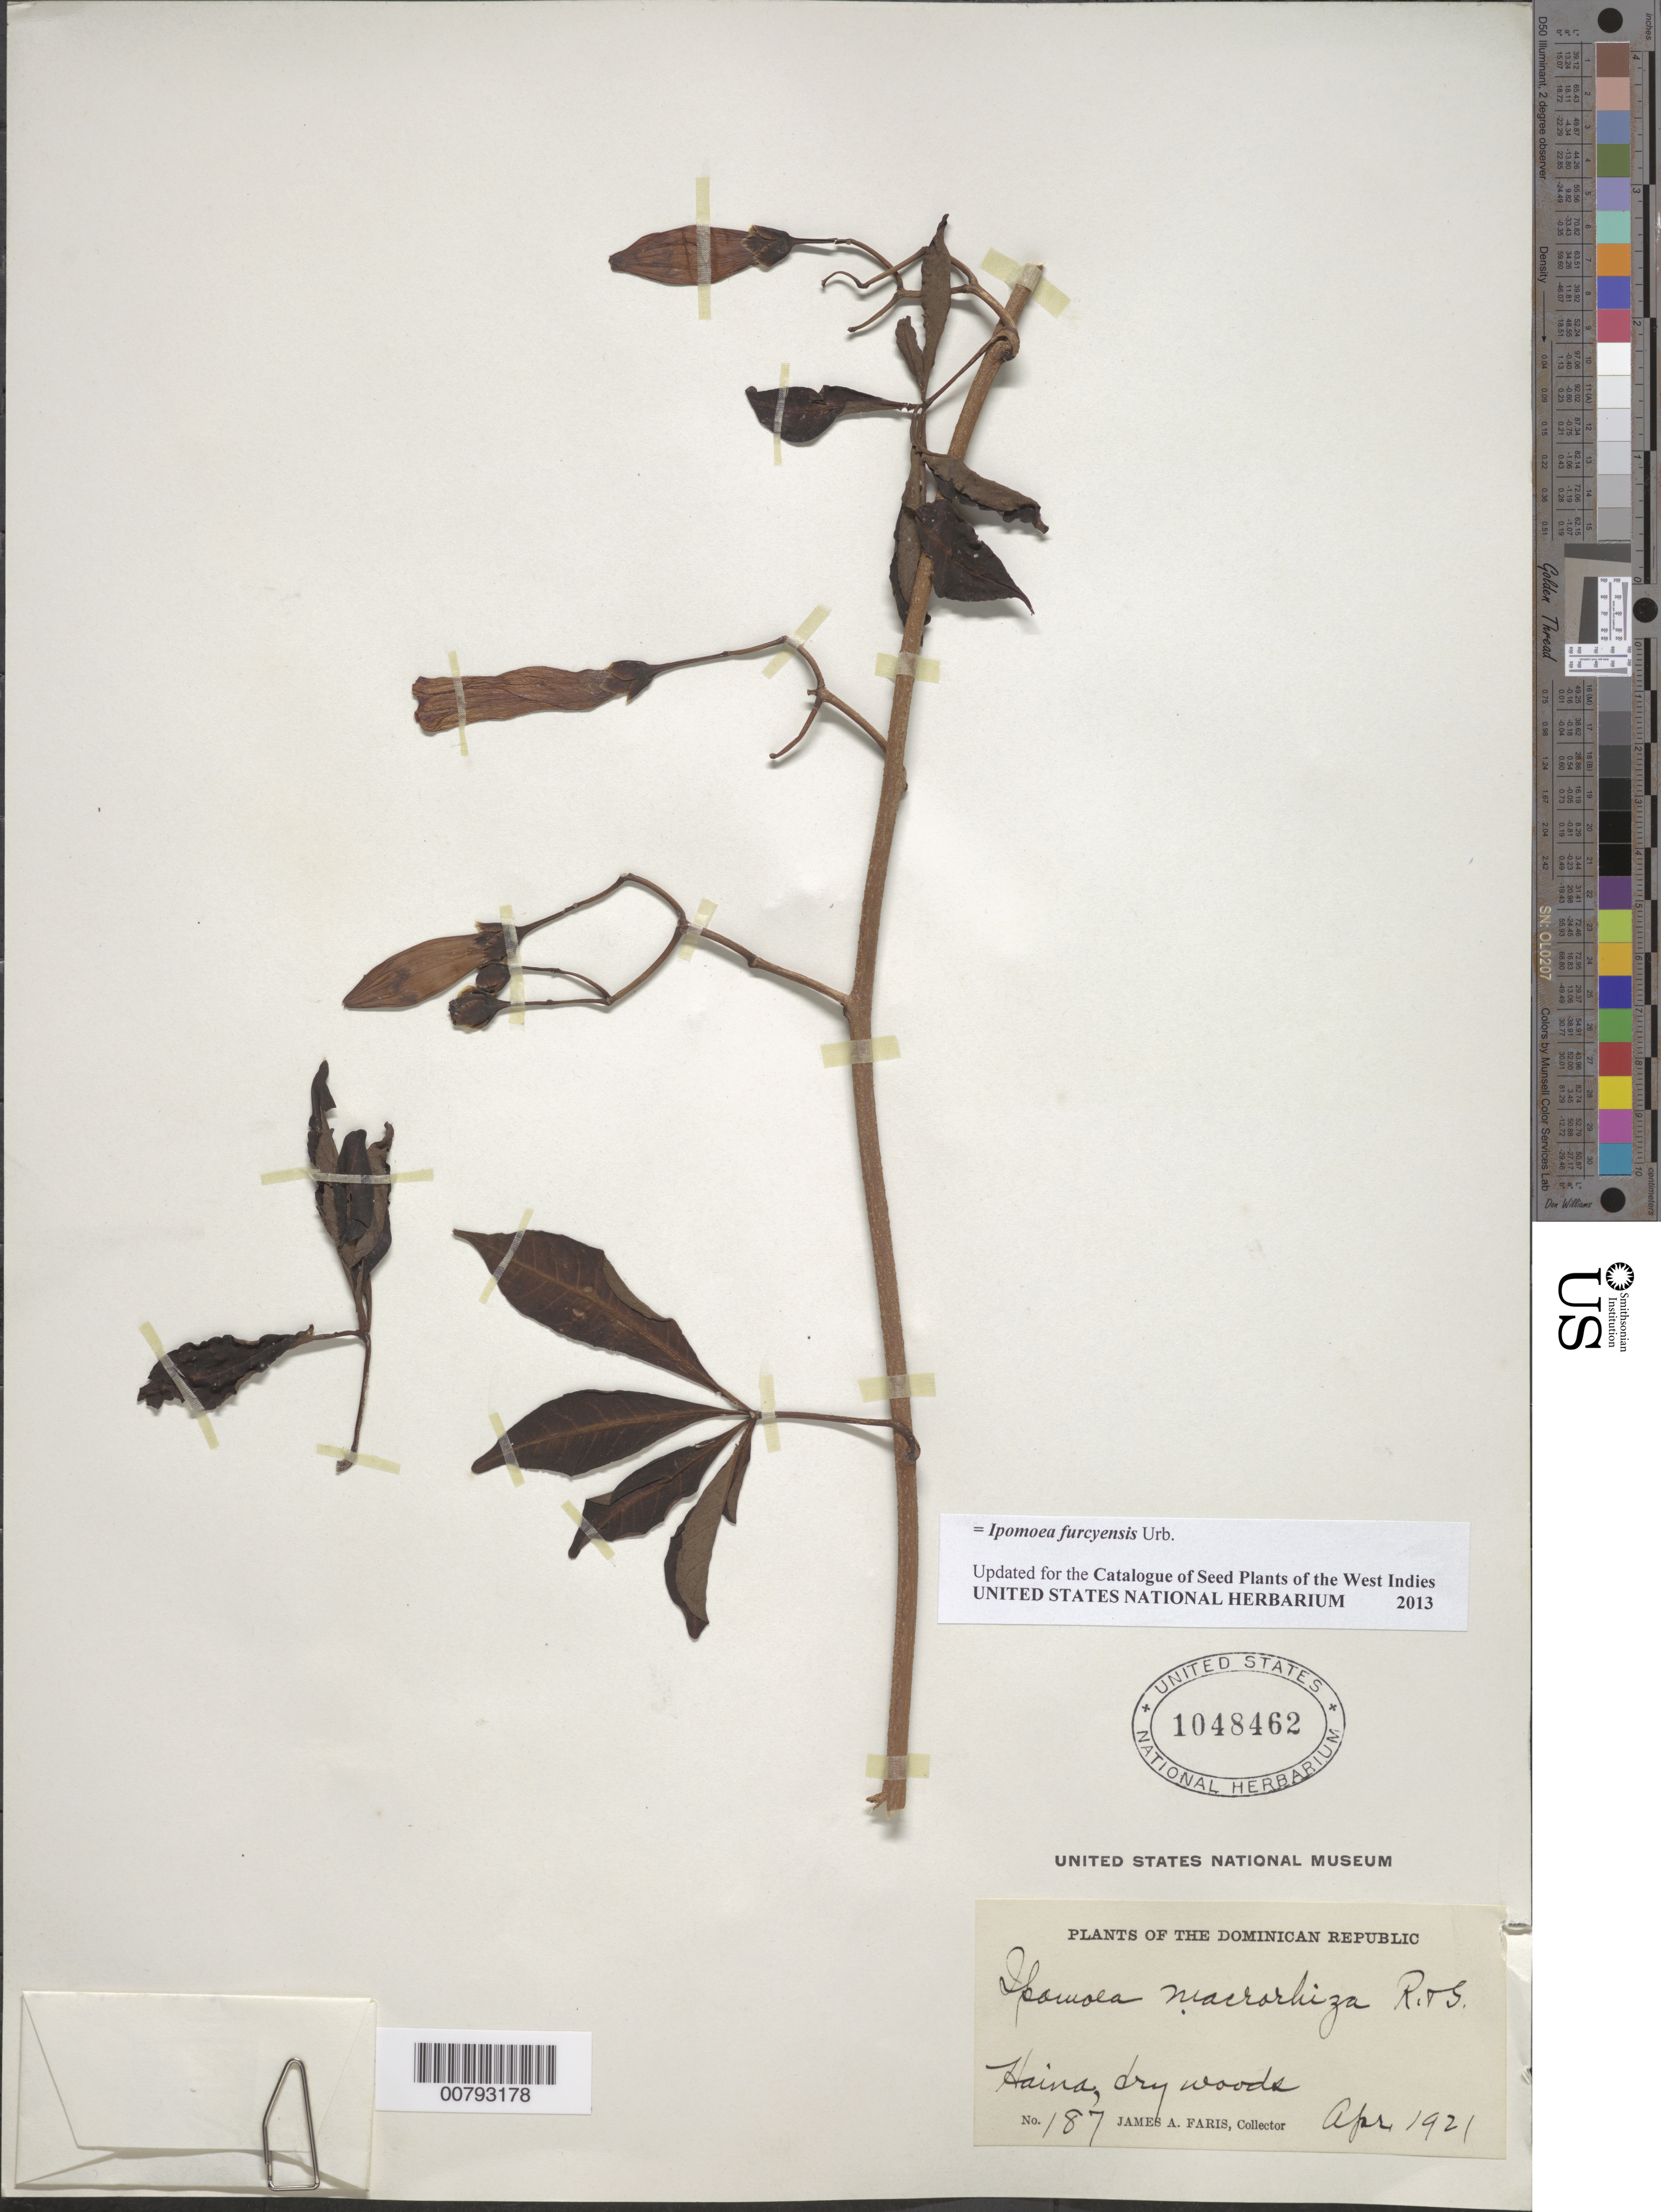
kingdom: Plantae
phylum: Tracheophyta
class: Magnoliopsida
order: Solanales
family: Convolvulaceae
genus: Ipomoea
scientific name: Ipomoea furcyensis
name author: Urb.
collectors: J. Faris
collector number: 187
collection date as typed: Apr 1910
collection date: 1910-04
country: Dominican Republic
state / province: San Cristóbal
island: Hispaniola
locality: Haina.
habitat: Dry woods.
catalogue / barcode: US 1048462